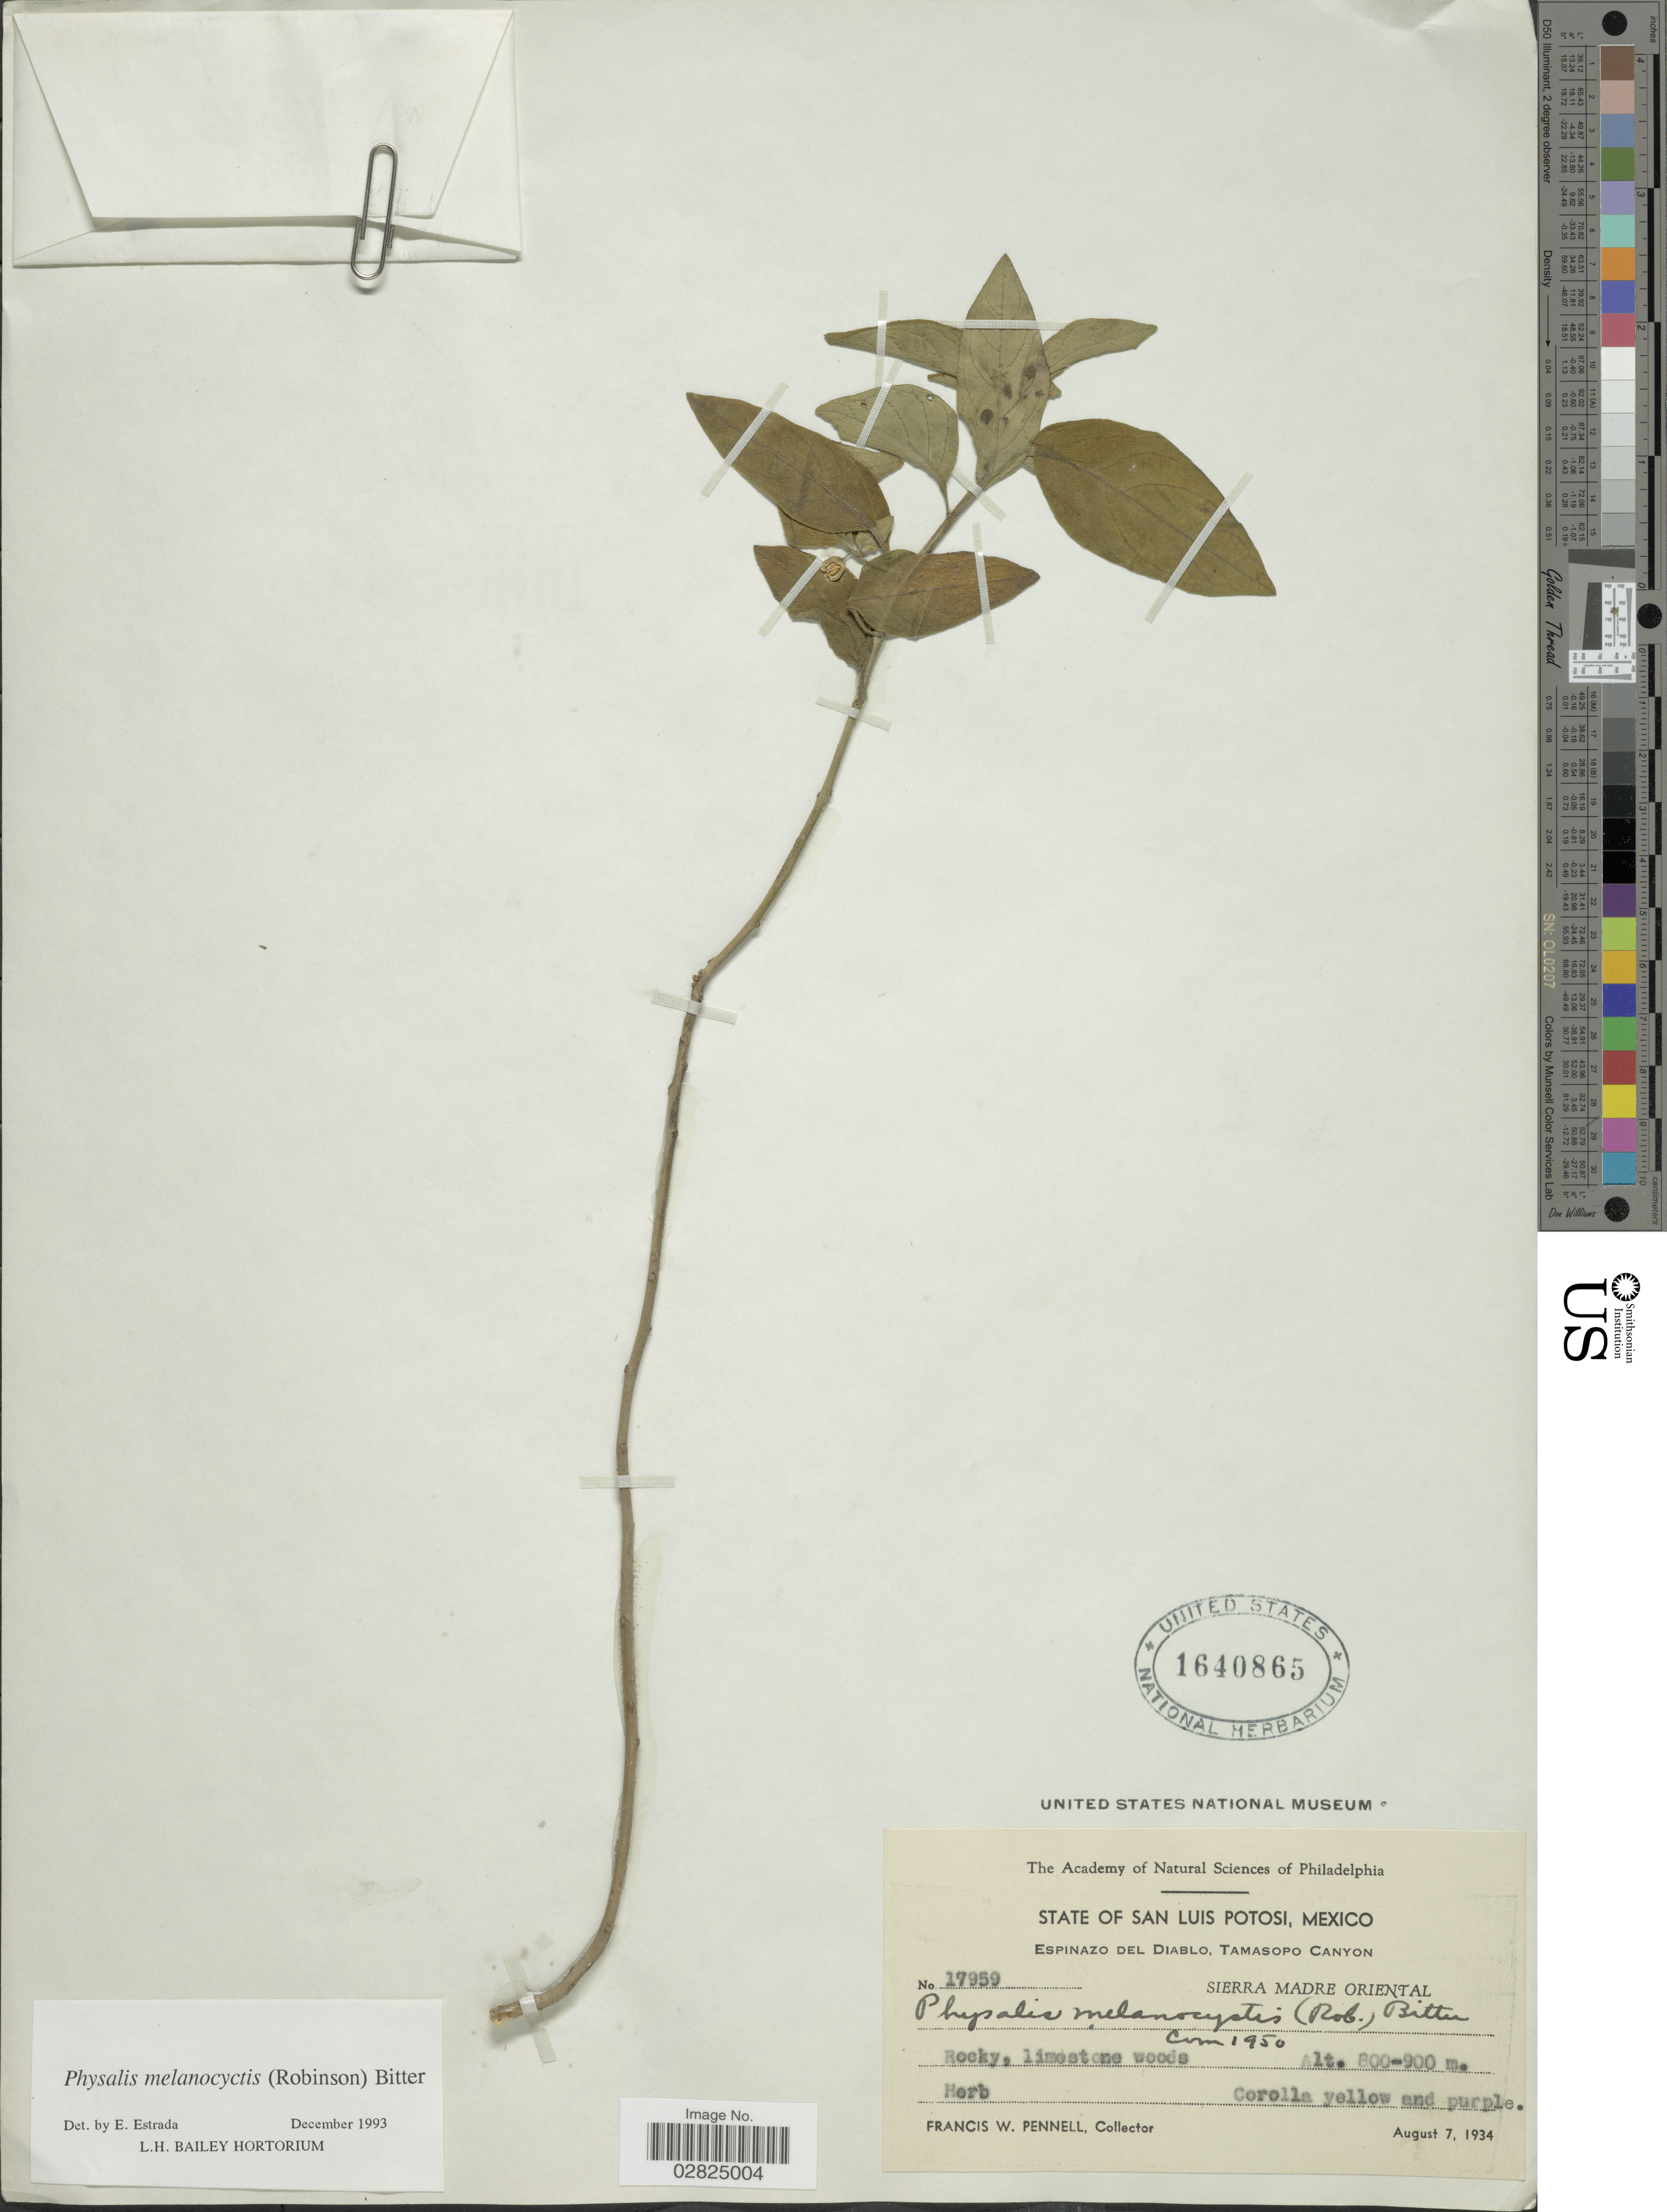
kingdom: Plantae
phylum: Tracheophyta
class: Magnoliopsida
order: Solanales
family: Solanaceae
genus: Physalis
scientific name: Physalis melanocystis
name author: (B.L. Rob.) Bitter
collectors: F. W. Pennell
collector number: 17959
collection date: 1934-08-07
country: Mexico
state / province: San Luis Potosí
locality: Espinazo Del Diablo, Tamasopo Canyon. Sierra Madre Oriental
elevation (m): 800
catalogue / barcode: US 1640865